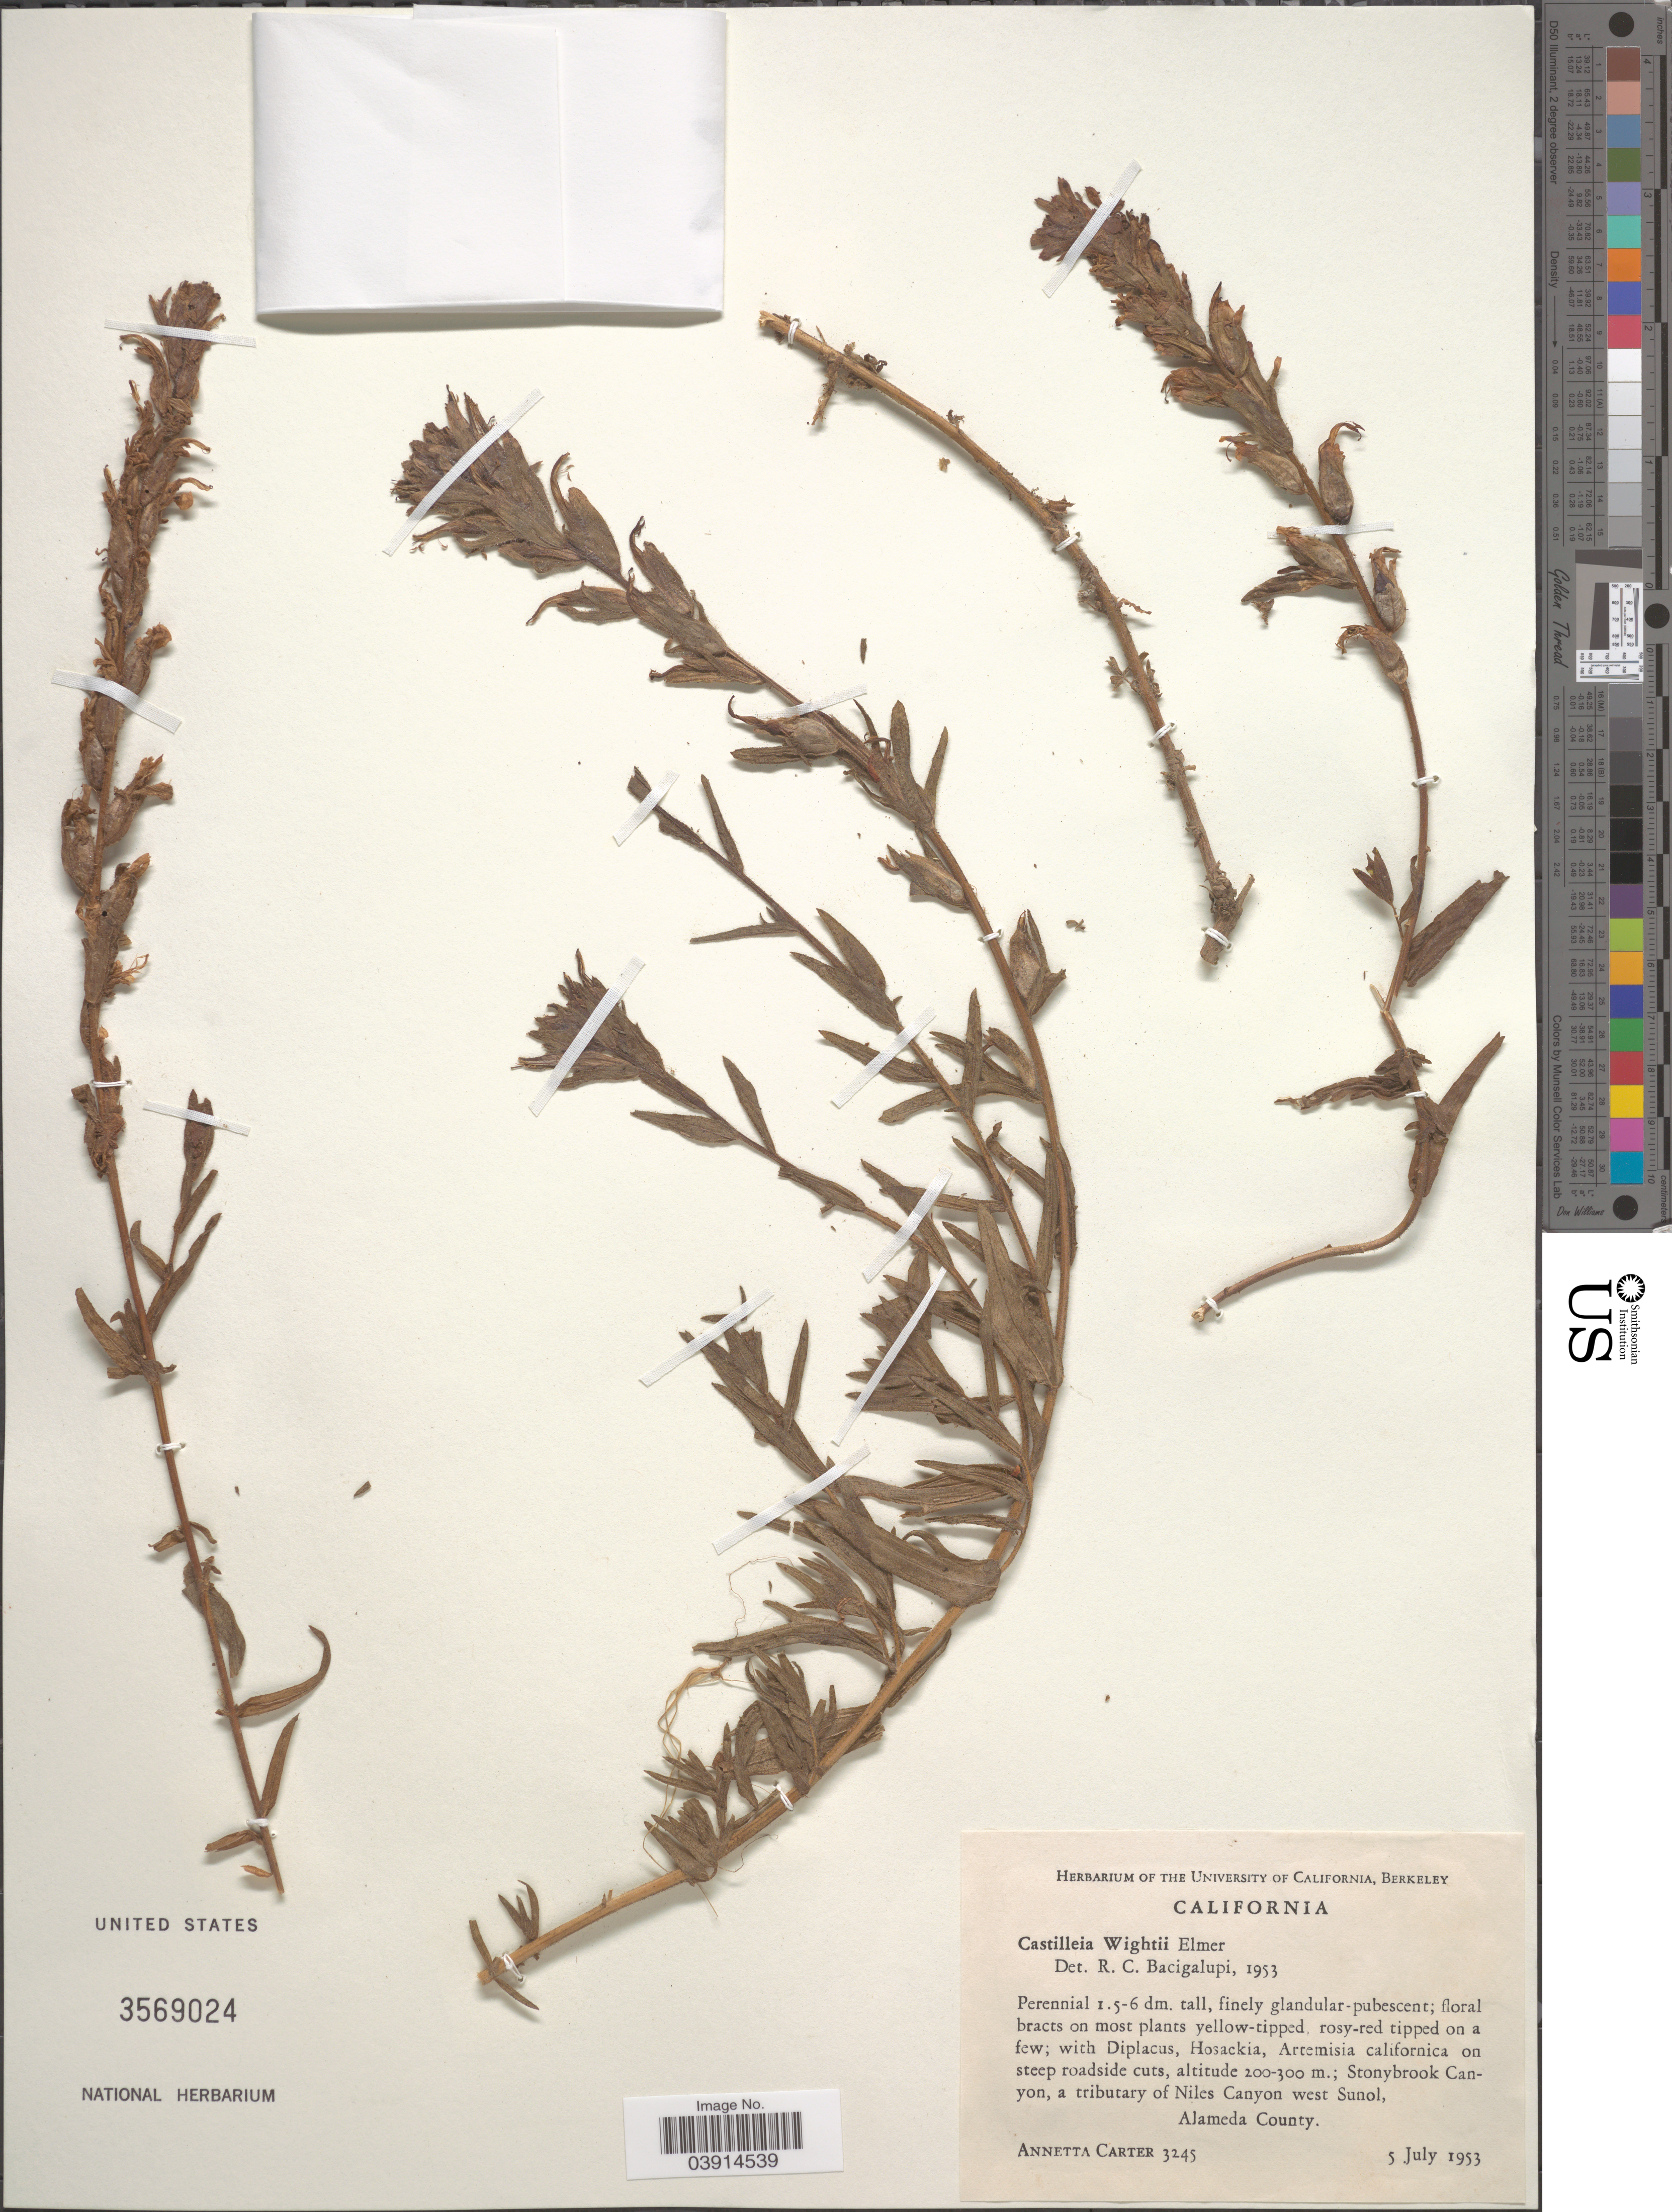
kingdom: Plantae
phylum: Tracheophyta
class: Magnoliopsida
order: Lamiales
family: Orobanchaceae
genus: Castilleja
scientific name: Castilleja wightii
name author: Elmer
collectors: A. Carter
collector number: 3245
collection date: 1953-07-05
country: United States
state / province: California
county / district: Alameda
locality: Stonybrook Canyon, a tributary of Niles Canyon west Sunol, Alameda County.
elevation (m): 200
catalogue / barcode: US 3569024